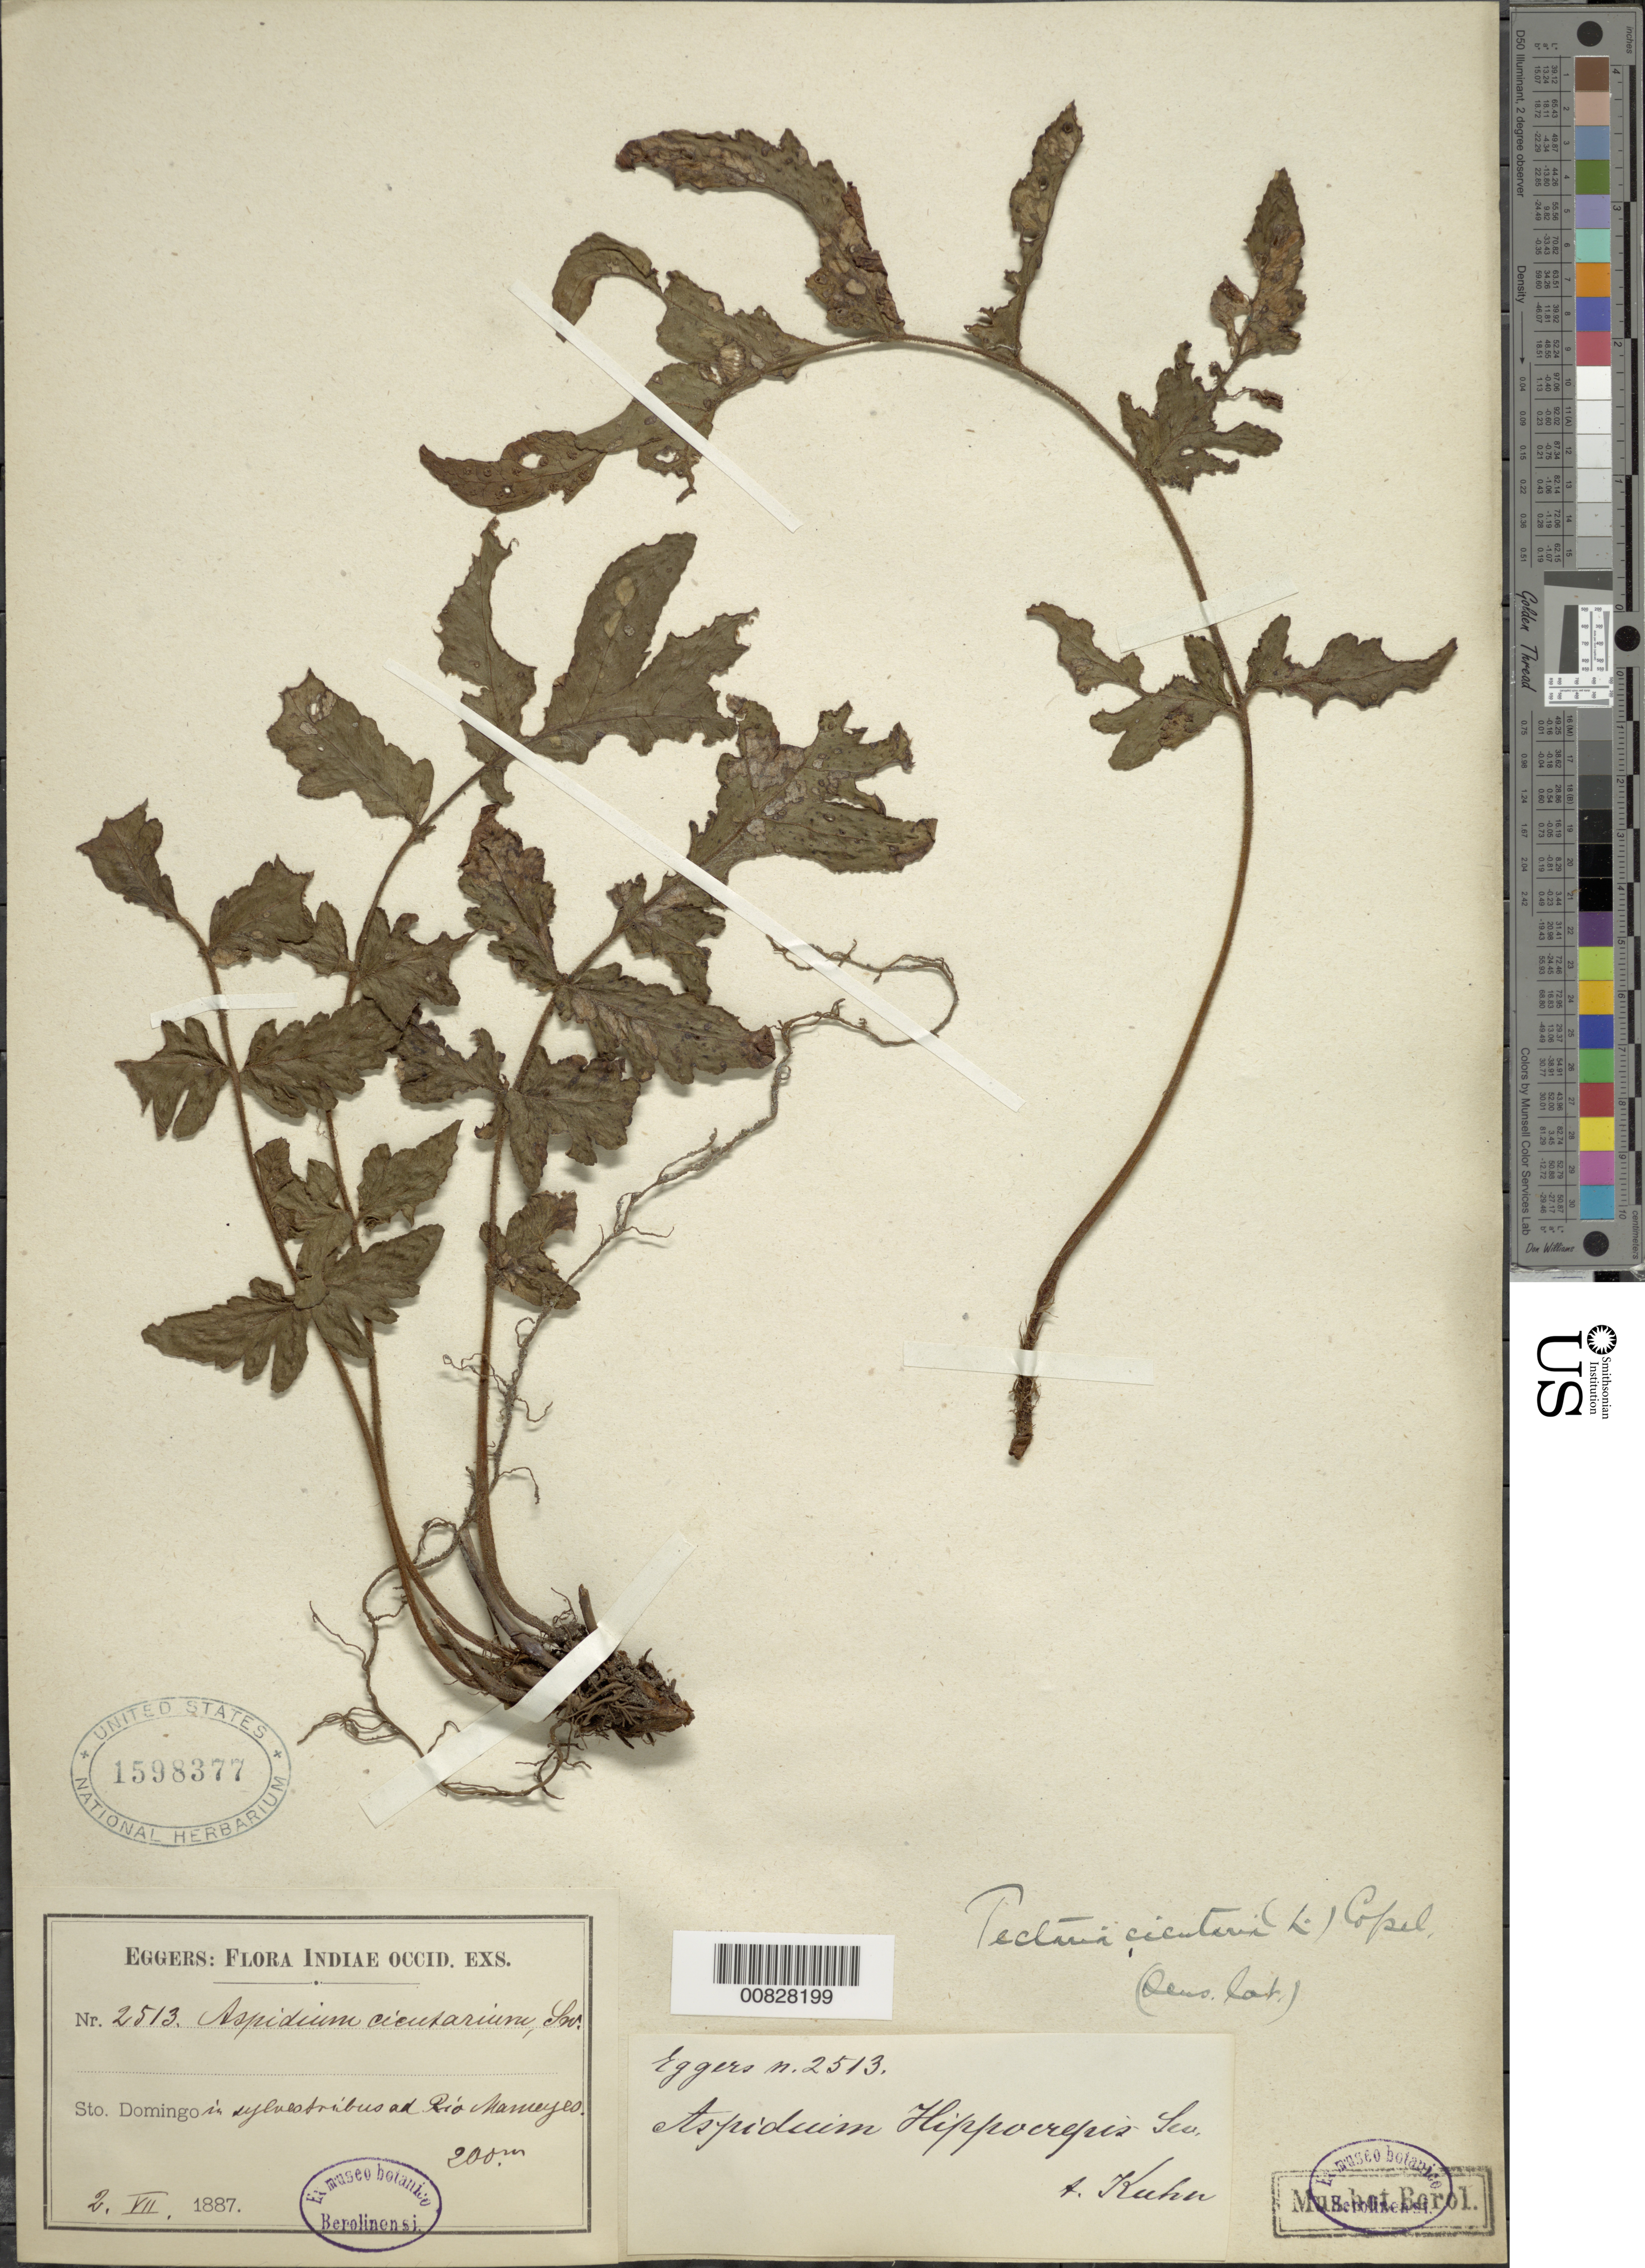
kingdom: Plantae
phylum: Tracheophyta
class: Polypodiopsida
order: Polypodiales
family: Tectariaceae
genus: Tectaria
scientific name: Tectaria cicutaria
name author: (L.) Copel.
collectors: H. F. A. von Eggers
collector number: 2513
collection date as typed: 02 Dec 1887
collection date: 1887-12-02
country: Dominican Republic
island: Hispaniola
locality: Río Mameyes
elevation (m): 200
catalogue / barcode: US 1598377